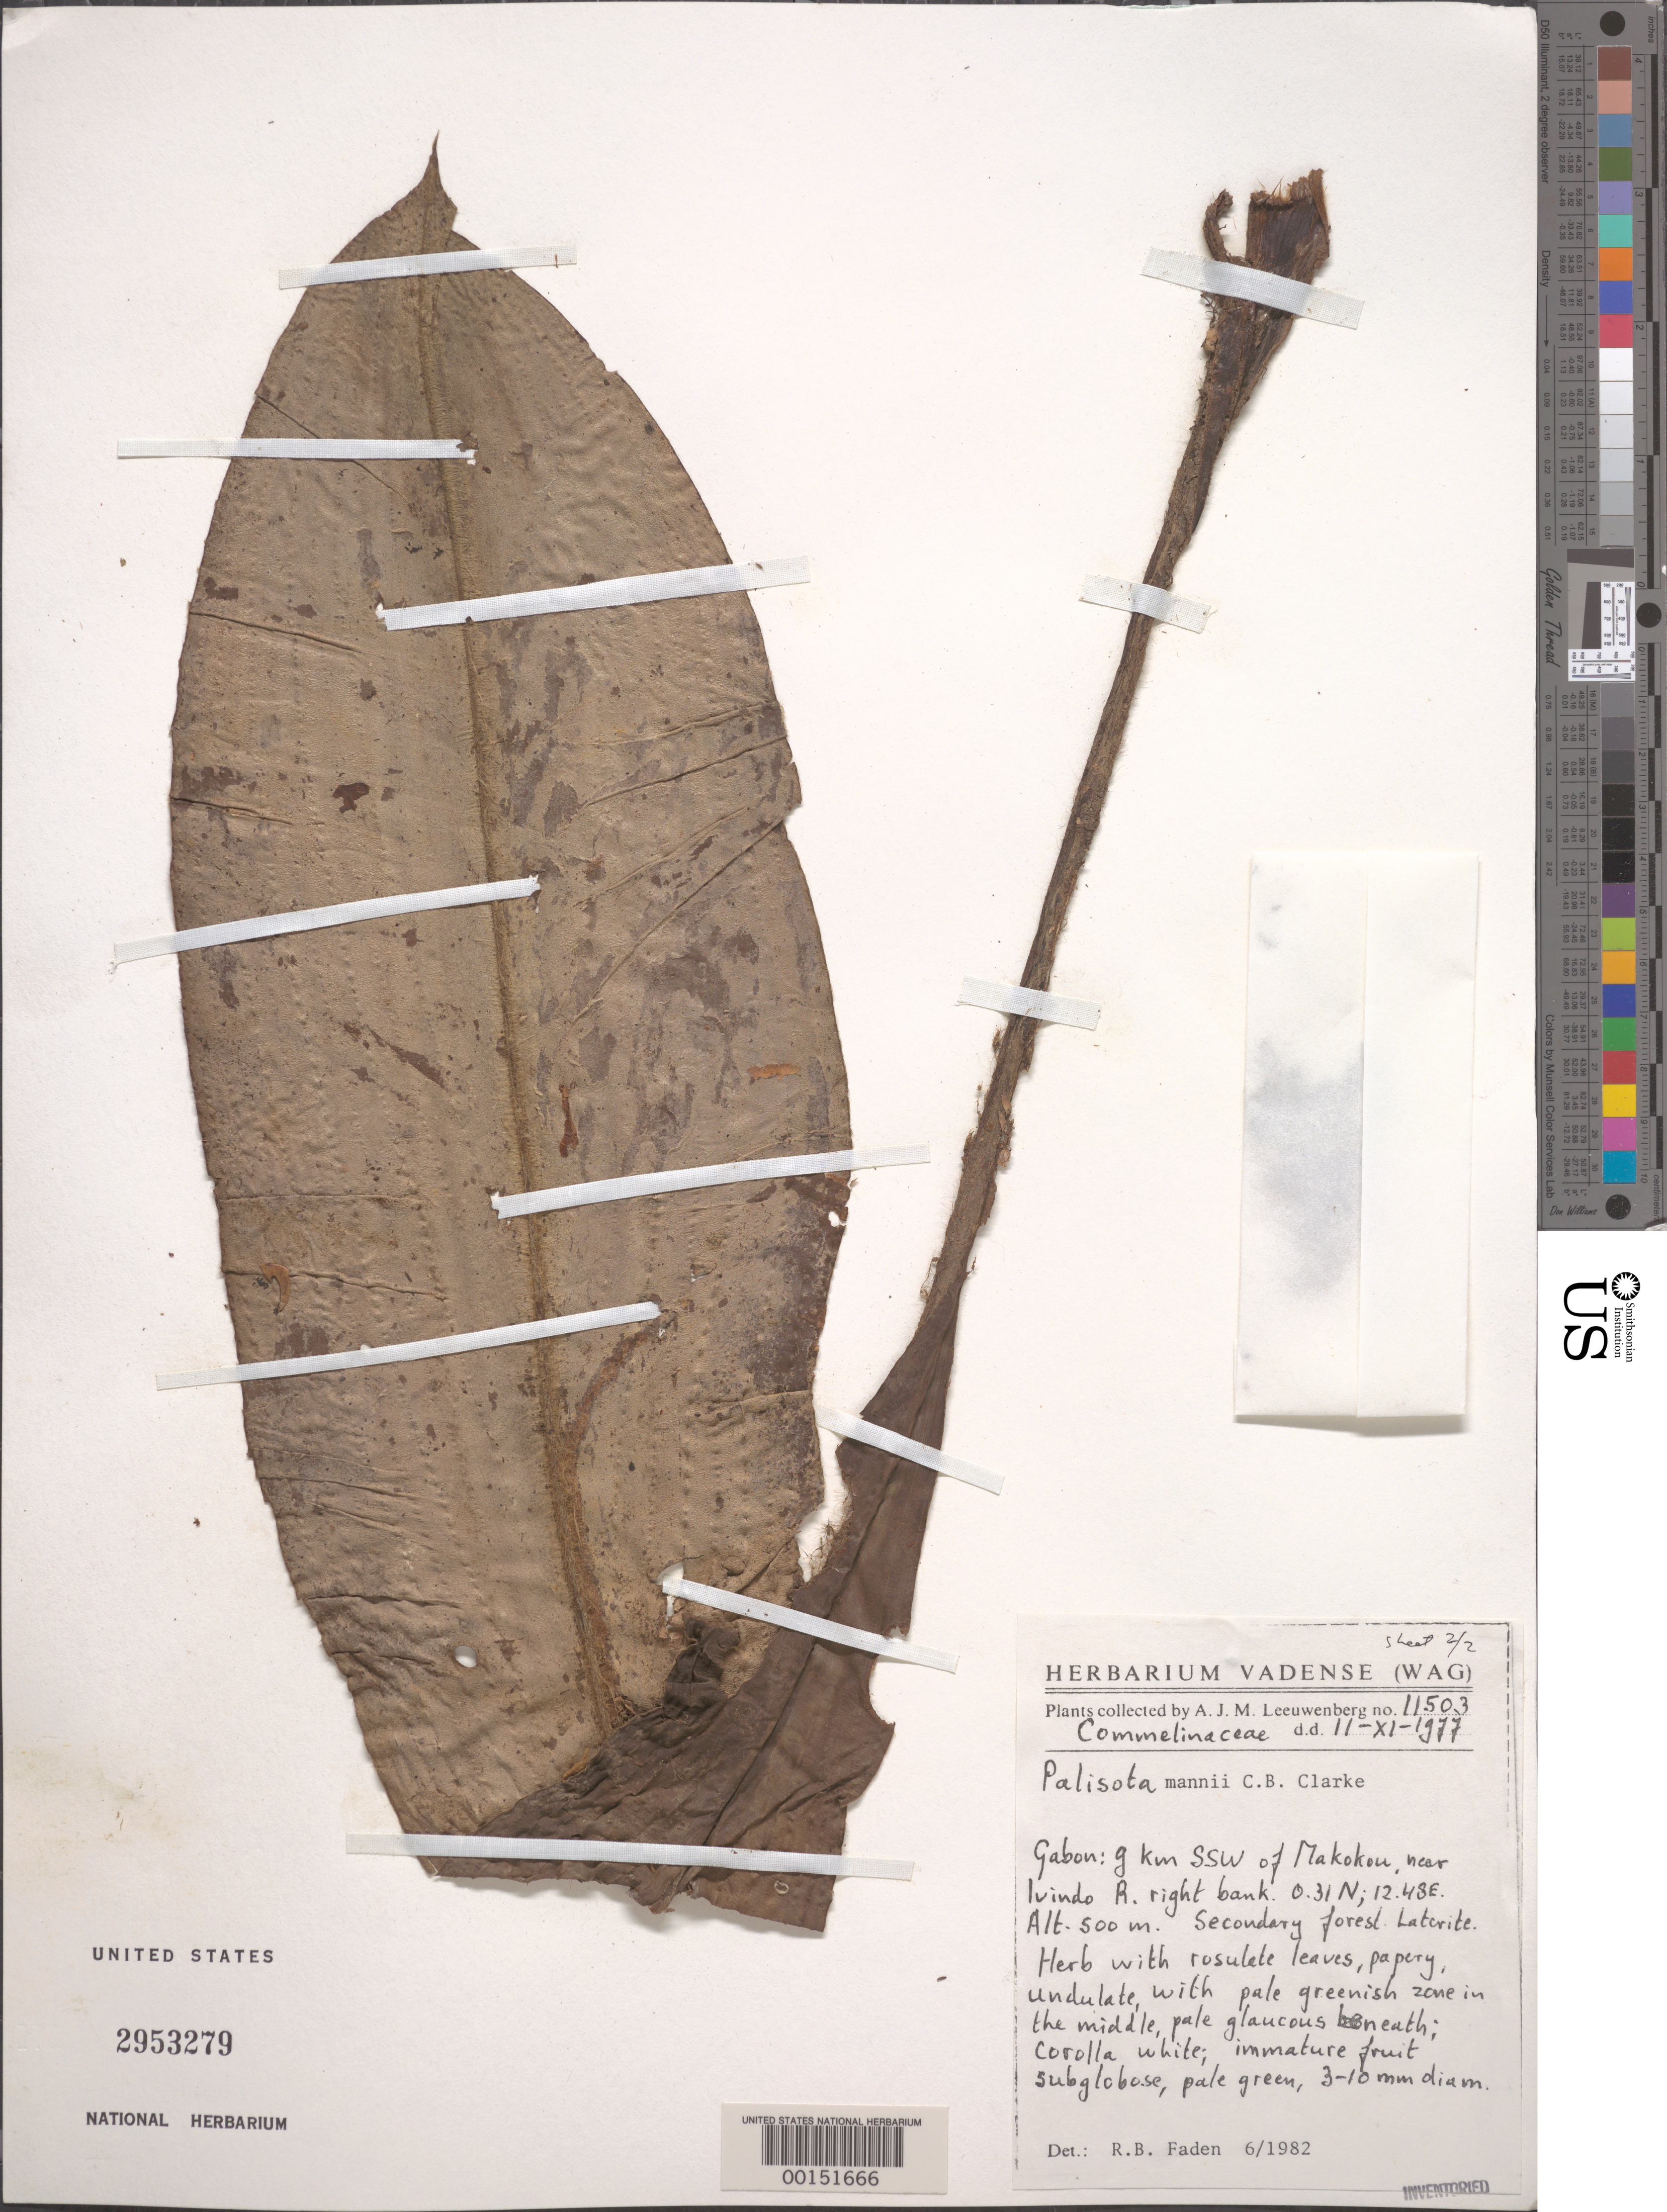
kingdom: Plantae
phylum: Tracheophyta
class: Liliopsida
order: Commelinales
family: Commelinaceae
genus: Palisota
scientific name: Palisota mannii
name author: C.B. Clarke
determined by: Faden, Robert B., (US), Smithsonian Institution - National Museum of Natural History (UNITED STATES)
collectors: A. J. M. Leeuwenberg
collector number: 11503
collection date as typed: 11 Nov 1977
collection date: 1977-11-11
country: Gabon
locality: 9 km SSW of Makokou, near Ivino River right bank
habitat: Secondary forest, laterite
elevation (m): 500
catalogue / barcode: US 2953279